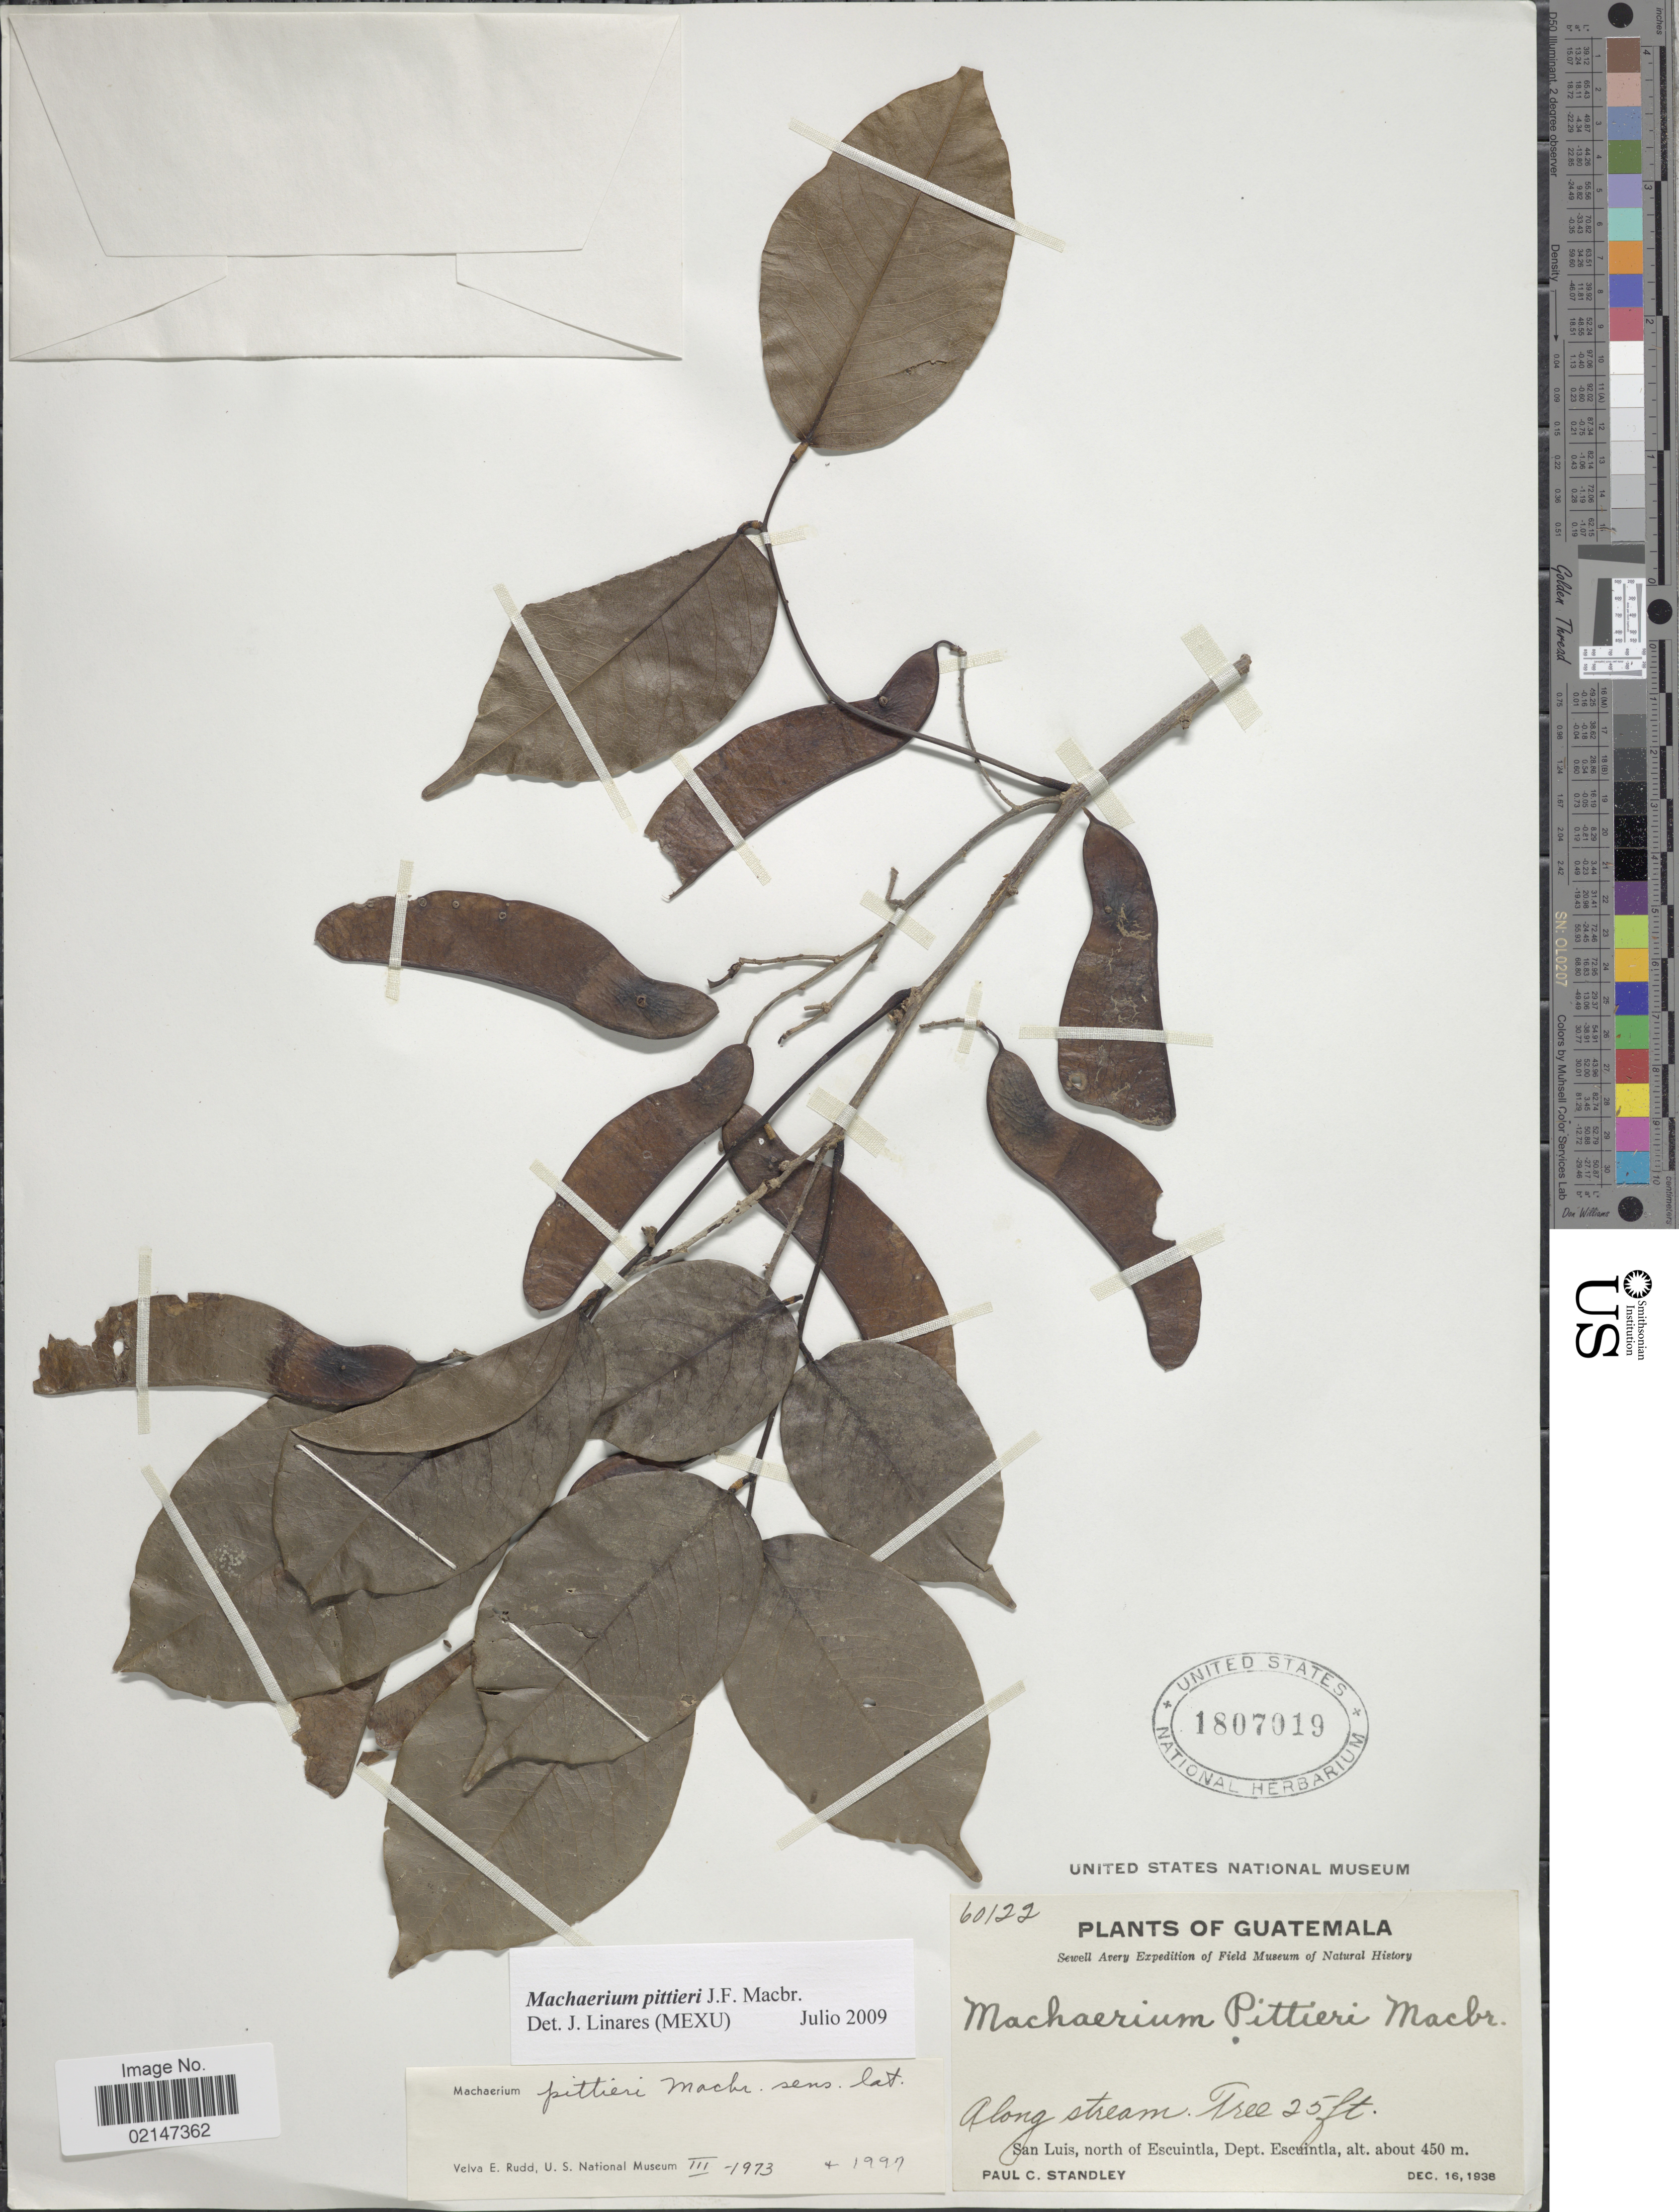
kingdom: Plantae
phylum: Tracheophyta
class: Magnoliopsida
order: Fabales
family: Fabaceae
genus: Machaerium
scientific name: Machaerium pittieri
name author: J.F. Macbr.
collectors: P. C. Standley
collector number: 60122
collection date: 1938-12-16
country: Guatemala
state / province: Escuintla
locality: Guatemala, along stream. San Luis, North of Escuintla, Dept. Escuintla.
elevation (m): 450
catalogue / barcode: US 1807019